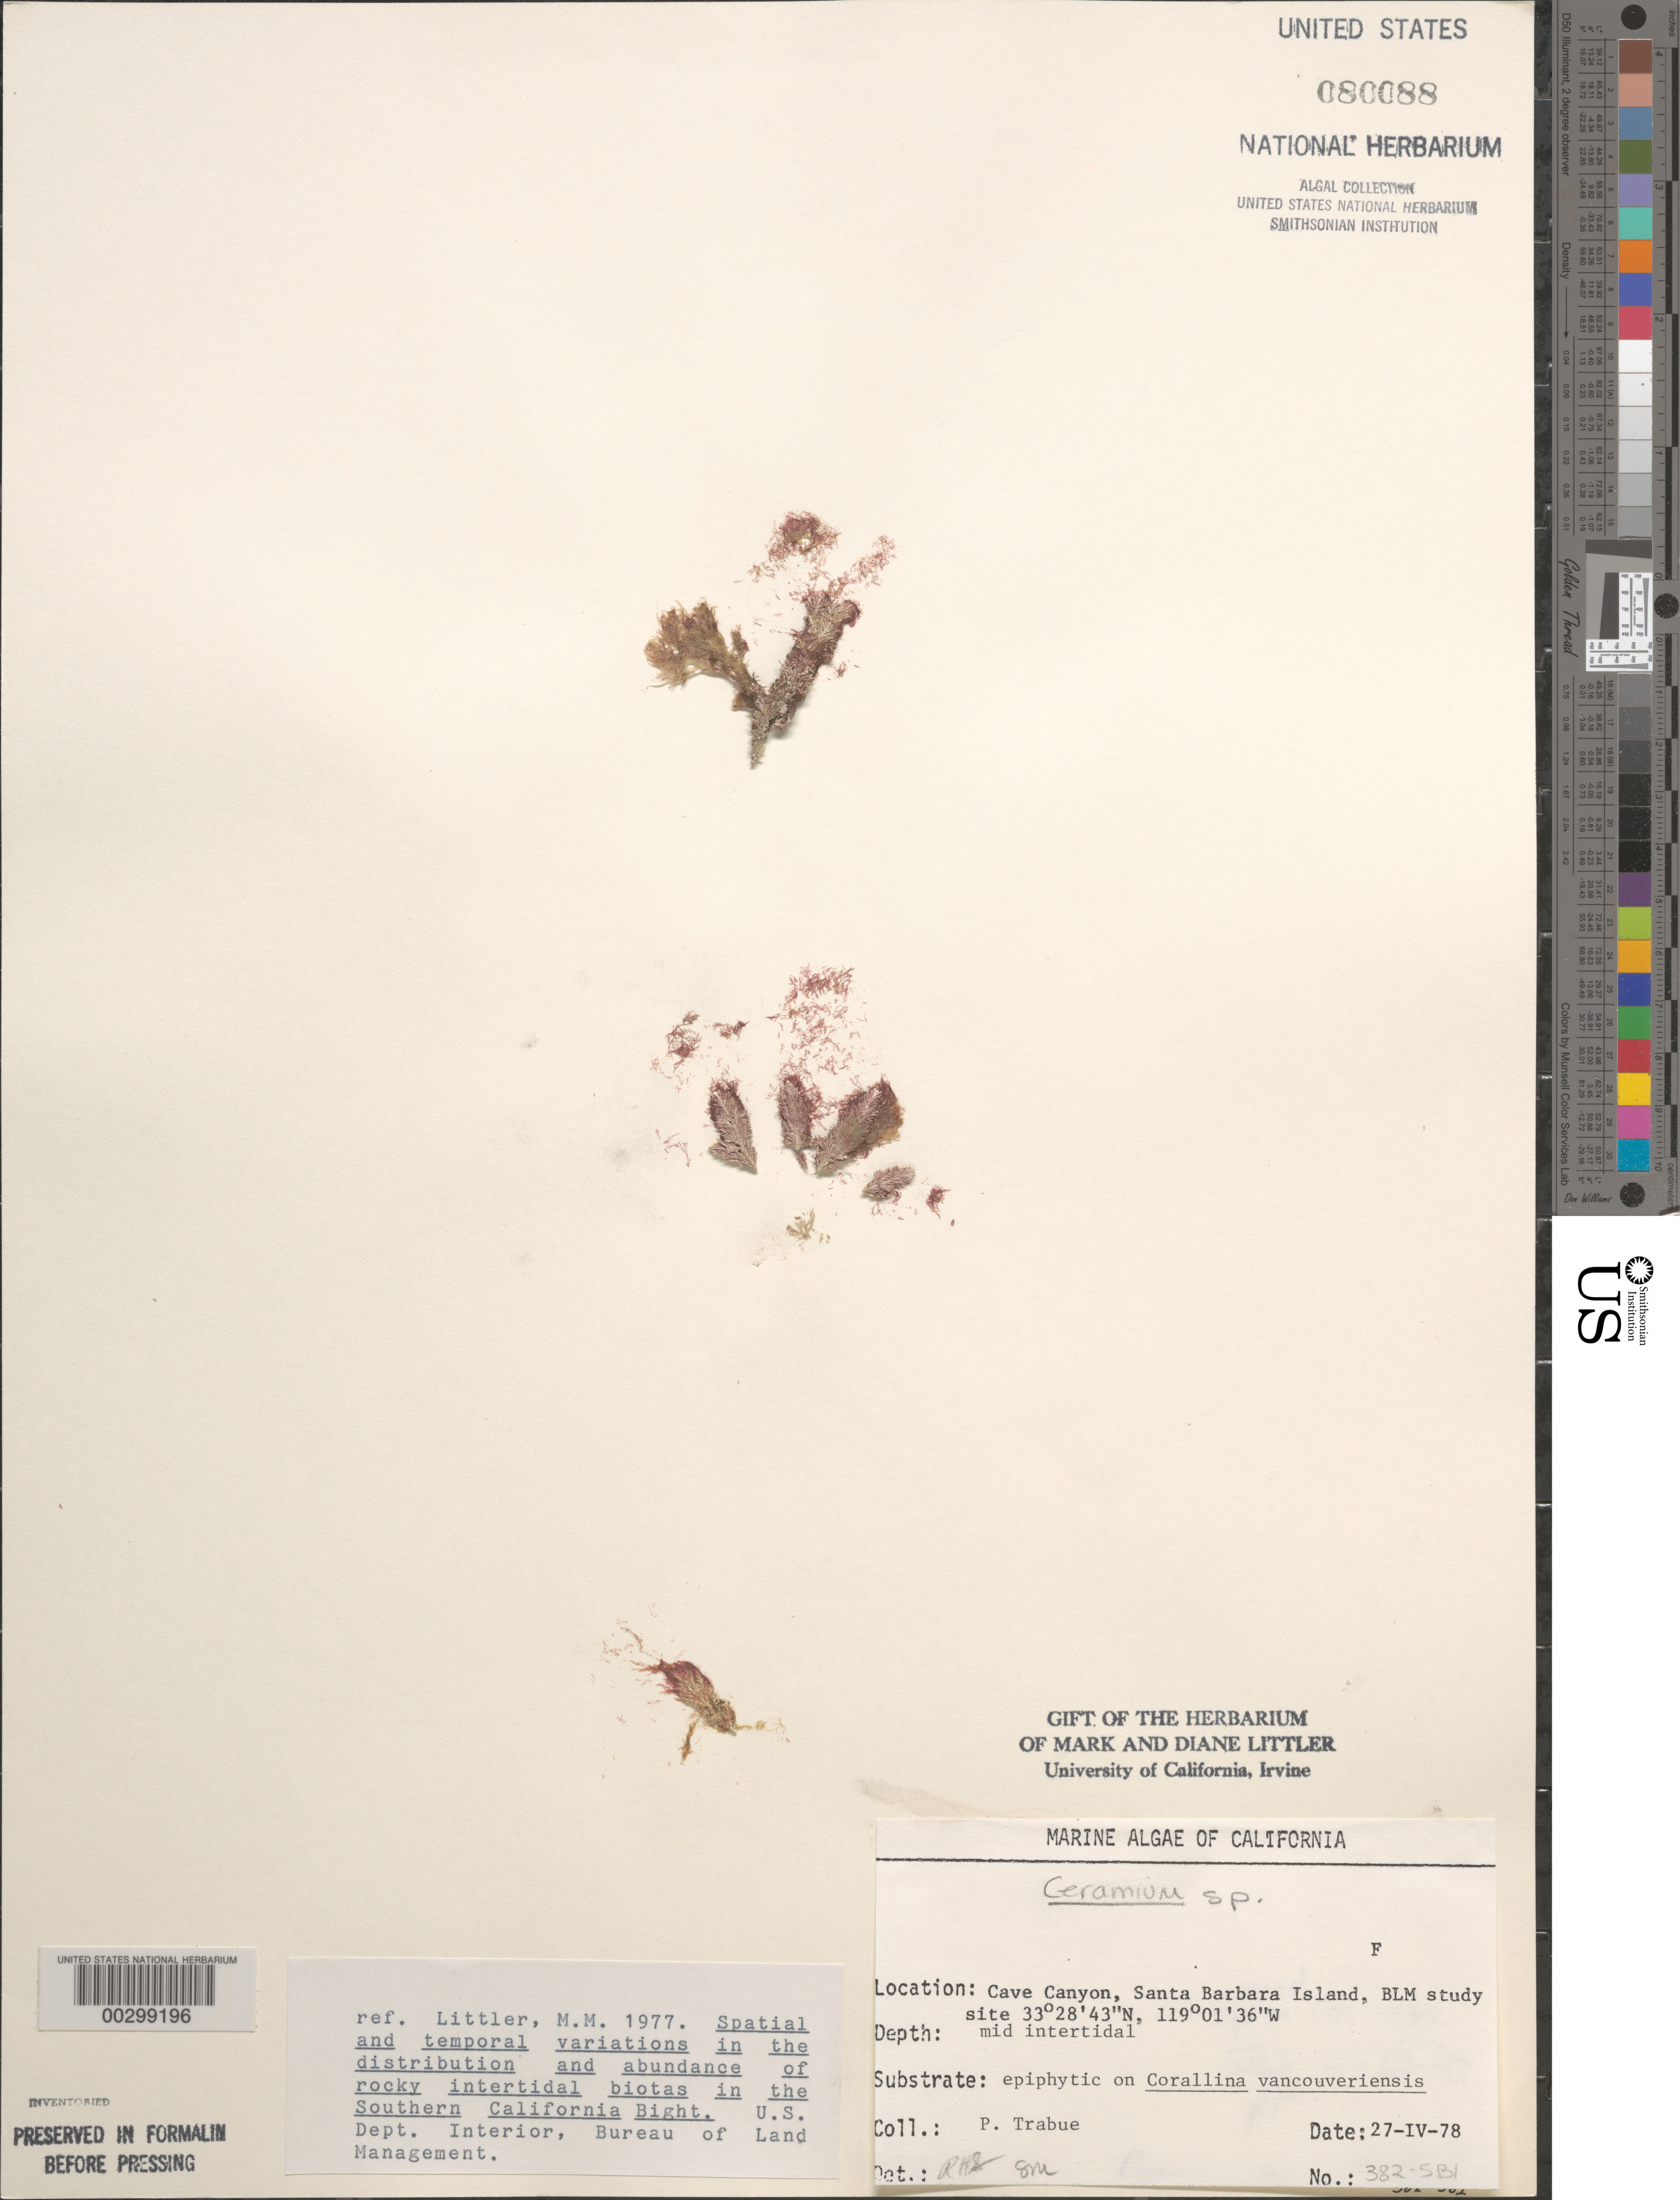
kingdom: Plantae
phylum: Rhodophyta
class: Florideophyceae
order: Ceramiales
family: Ceramiaceae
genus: Ceramium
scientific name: Ceramium sp.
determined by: Sims, Robert H.; Murray, S. N.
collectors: P. J. Trabue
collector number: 382-sbi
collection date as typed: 27 Apr 1978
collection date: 1978-04-27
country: United States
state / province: California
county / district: Santa Barbara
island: Santa Barbara Island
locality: Cave Canyon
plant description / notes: BLM-SOCALBIGHT Rocky Intertidal Survey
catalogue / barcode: US 80088